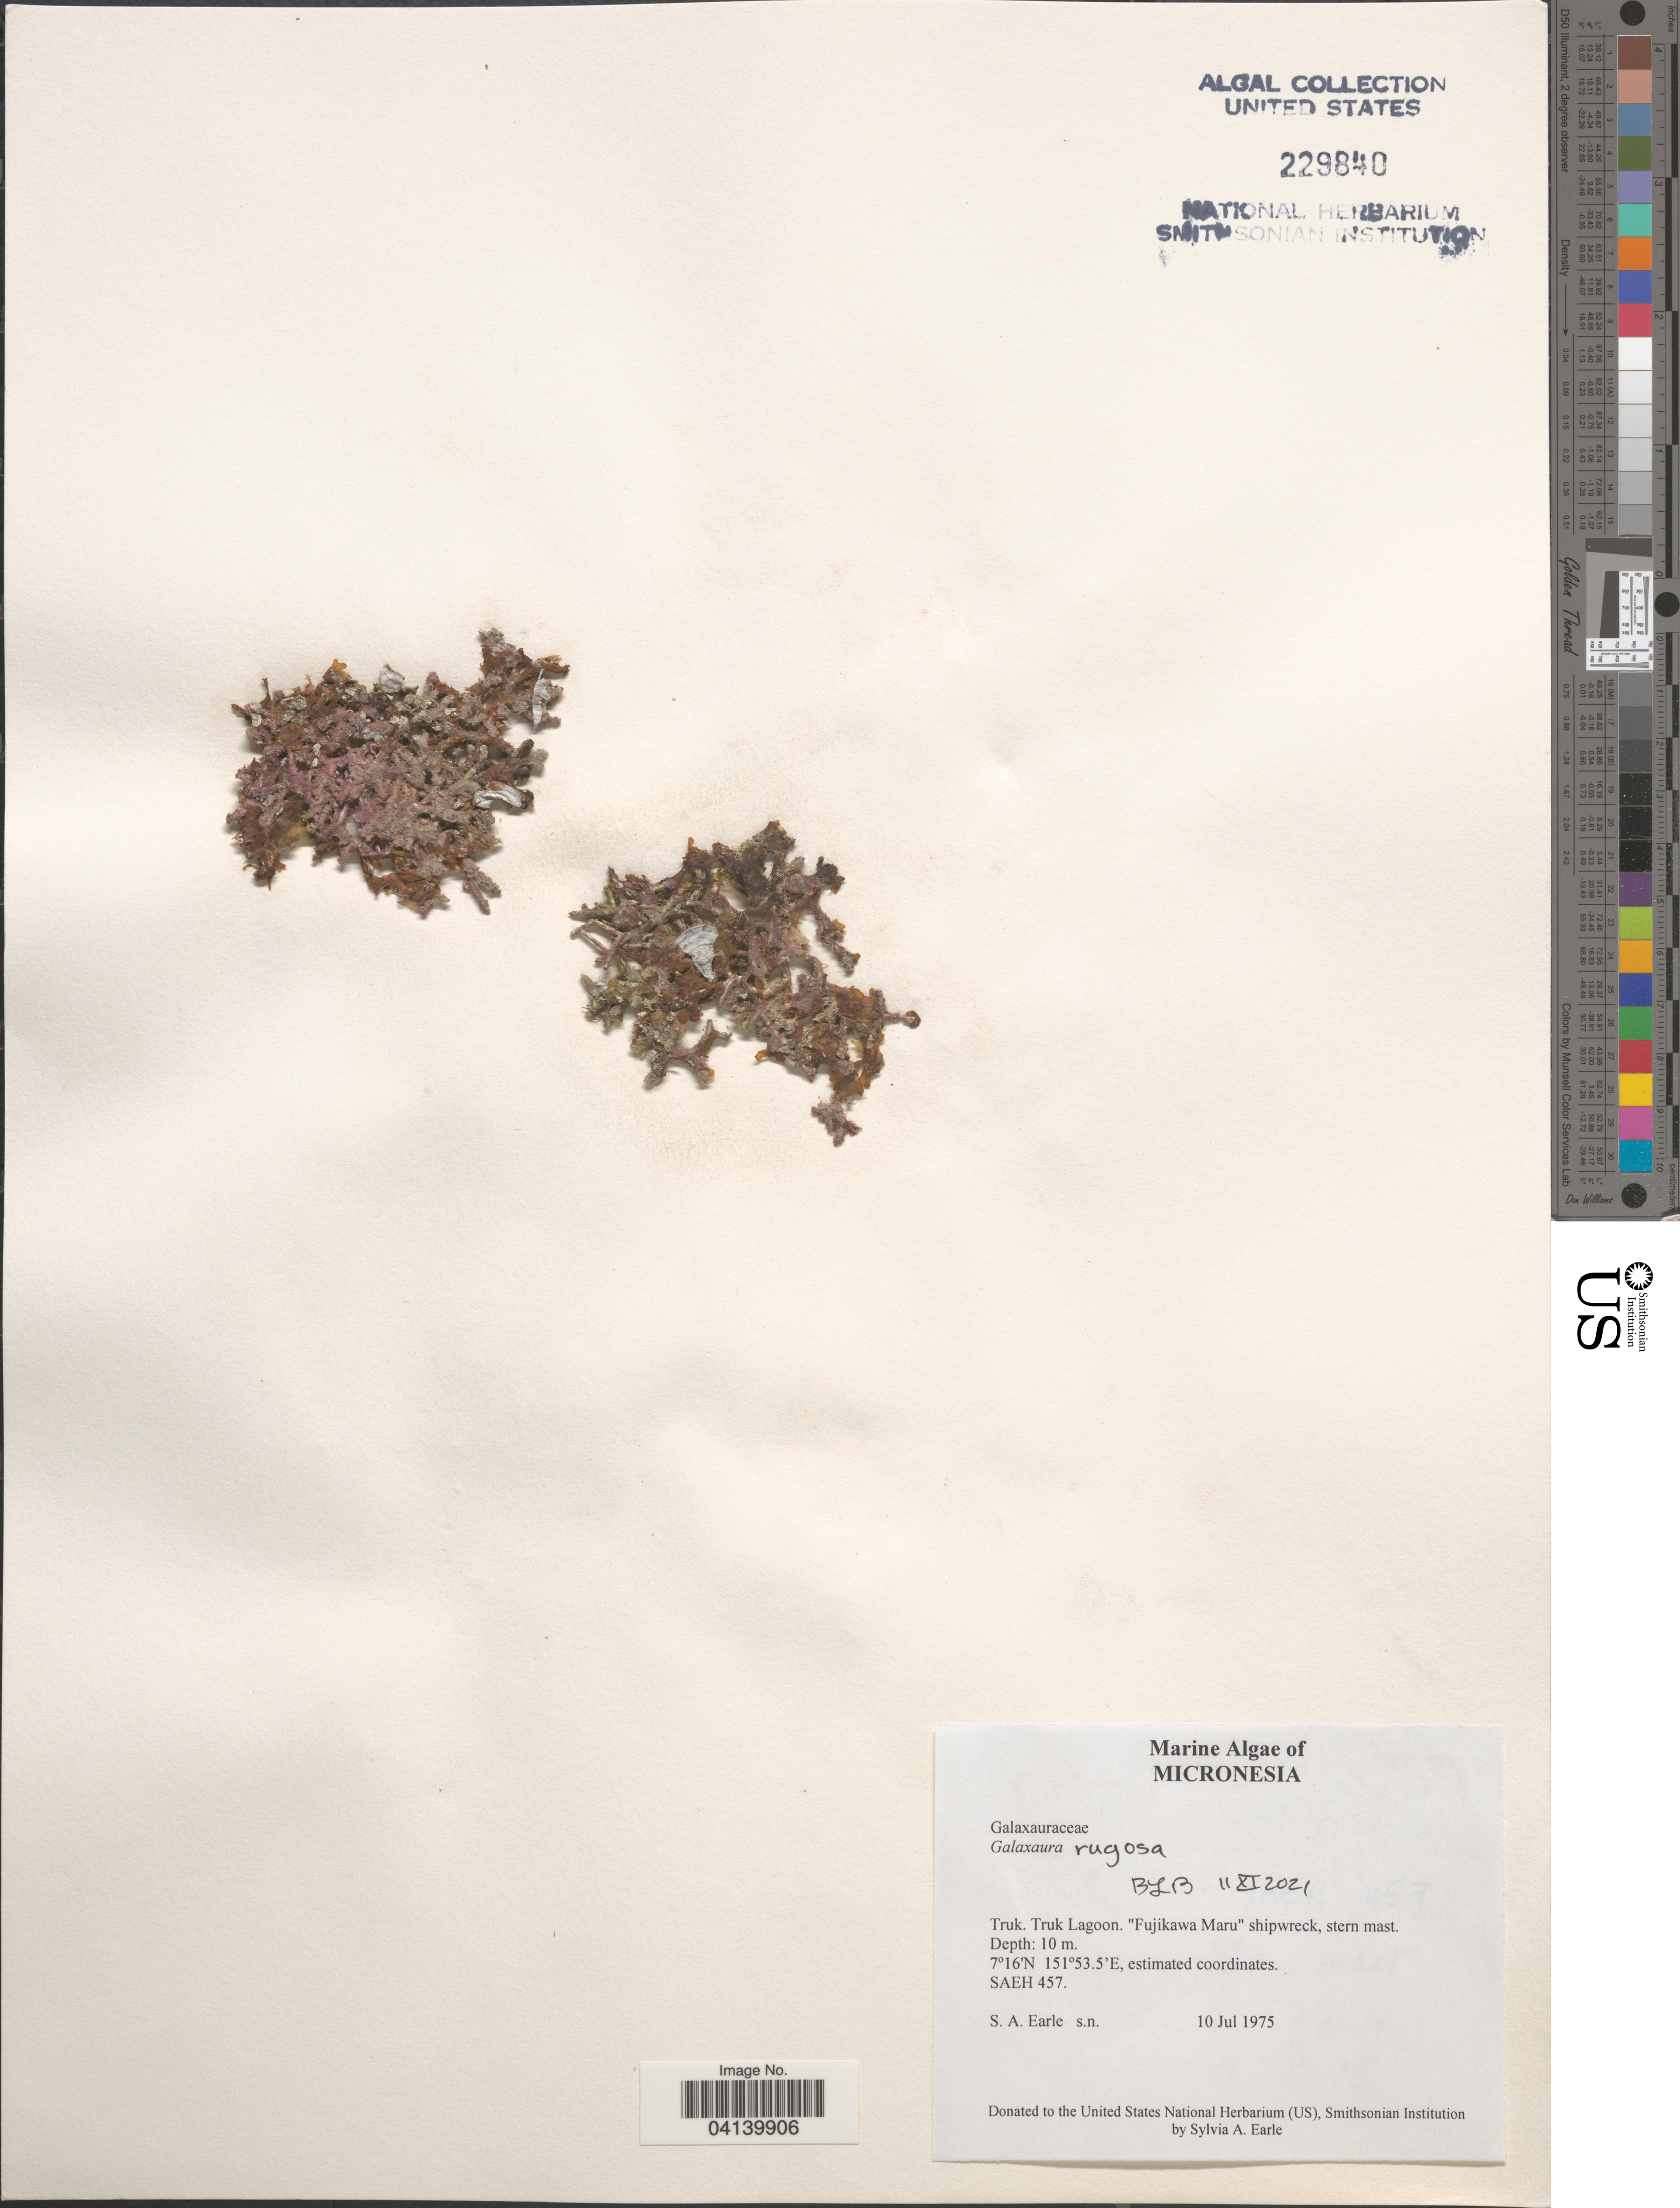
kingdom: Plantae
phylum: Rhodophyta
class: Florideophyceae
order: Nemaliales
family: Galaxauraceae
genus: Galaxaura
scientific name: Galaxaura rugosa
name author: (Ellis & Sol.) J.V.Lamouroux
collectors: S. A. Earle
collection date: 1975-07-10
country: Micronesia, Federated States of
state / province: Truk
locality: Micronesia. Truk Lagoon. "Fujikawa Maru" shipwreck, stern mast. SAEH 457.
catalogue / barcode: US 229840